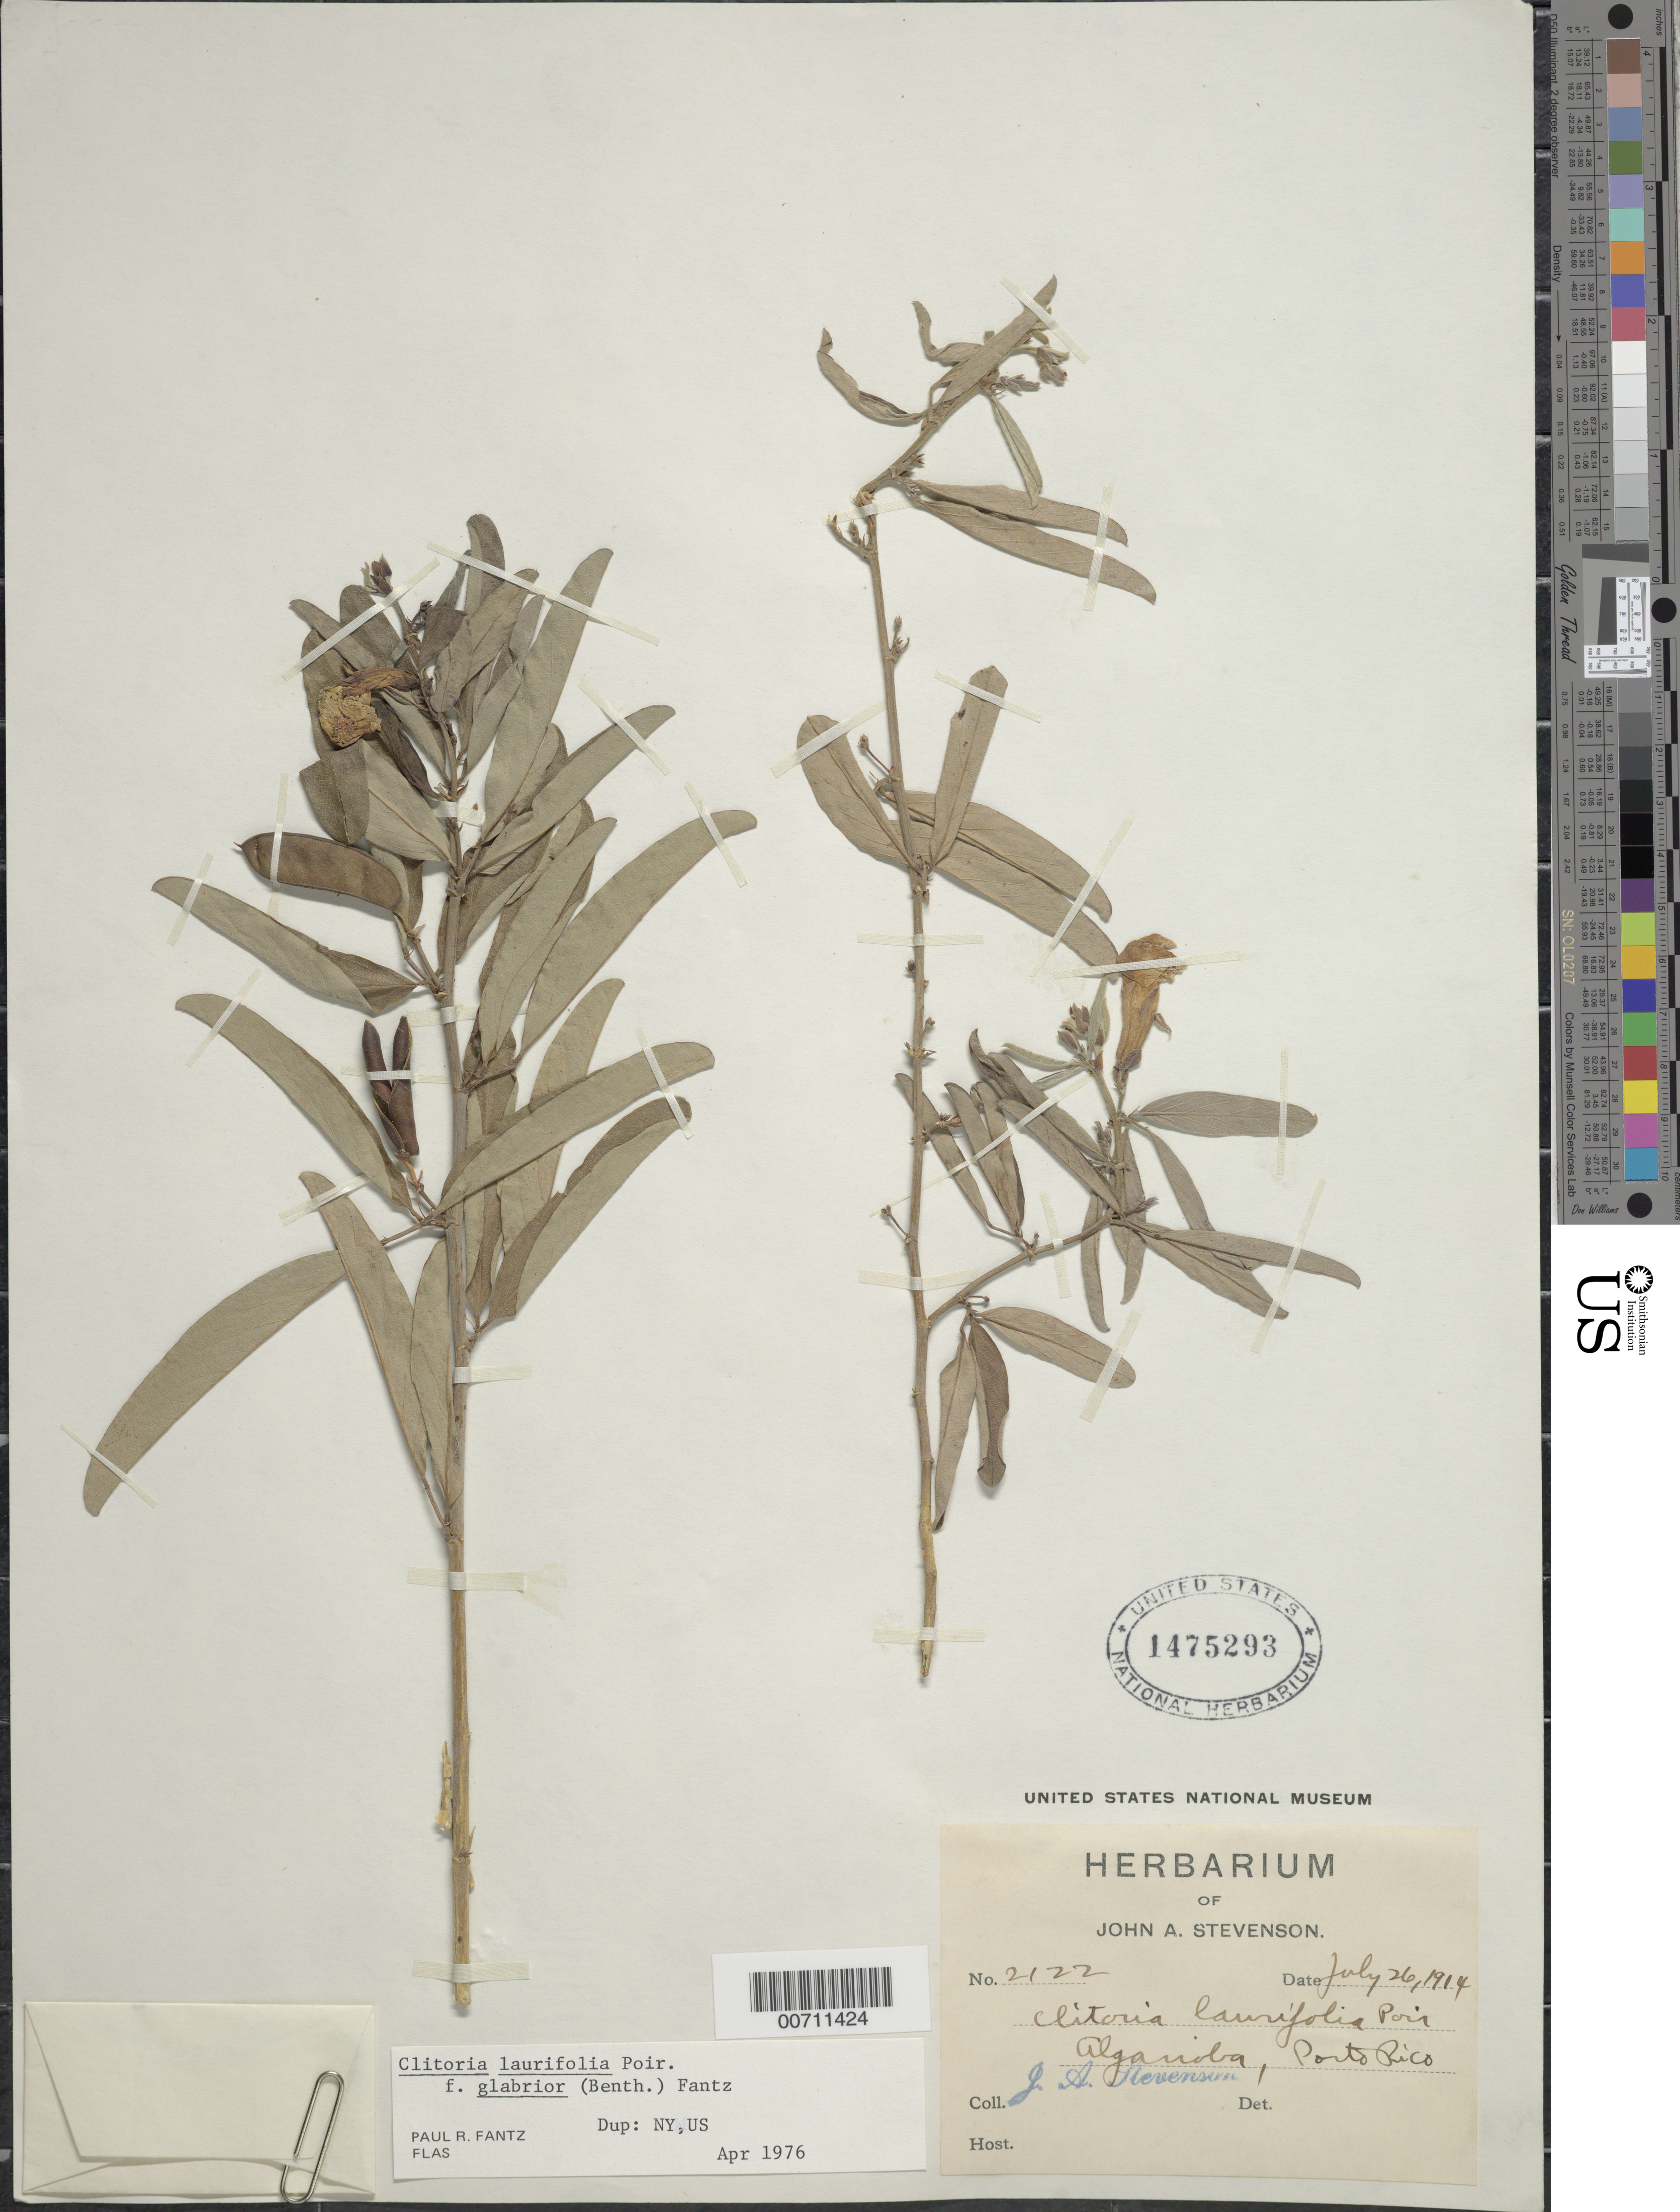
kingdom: Plantae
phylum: Tracheophyta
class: Magnoliopsida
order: Fabales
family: Fabaceae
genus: Clitoria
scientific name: Clitoria laurifolia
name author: Poir.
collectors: J. Stevenson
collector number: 2122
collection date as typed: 26 Jul 1914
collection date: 1914-07-26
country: Puerto Rico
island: Greater Antilles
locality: Alganoba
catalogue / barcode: US 1475293